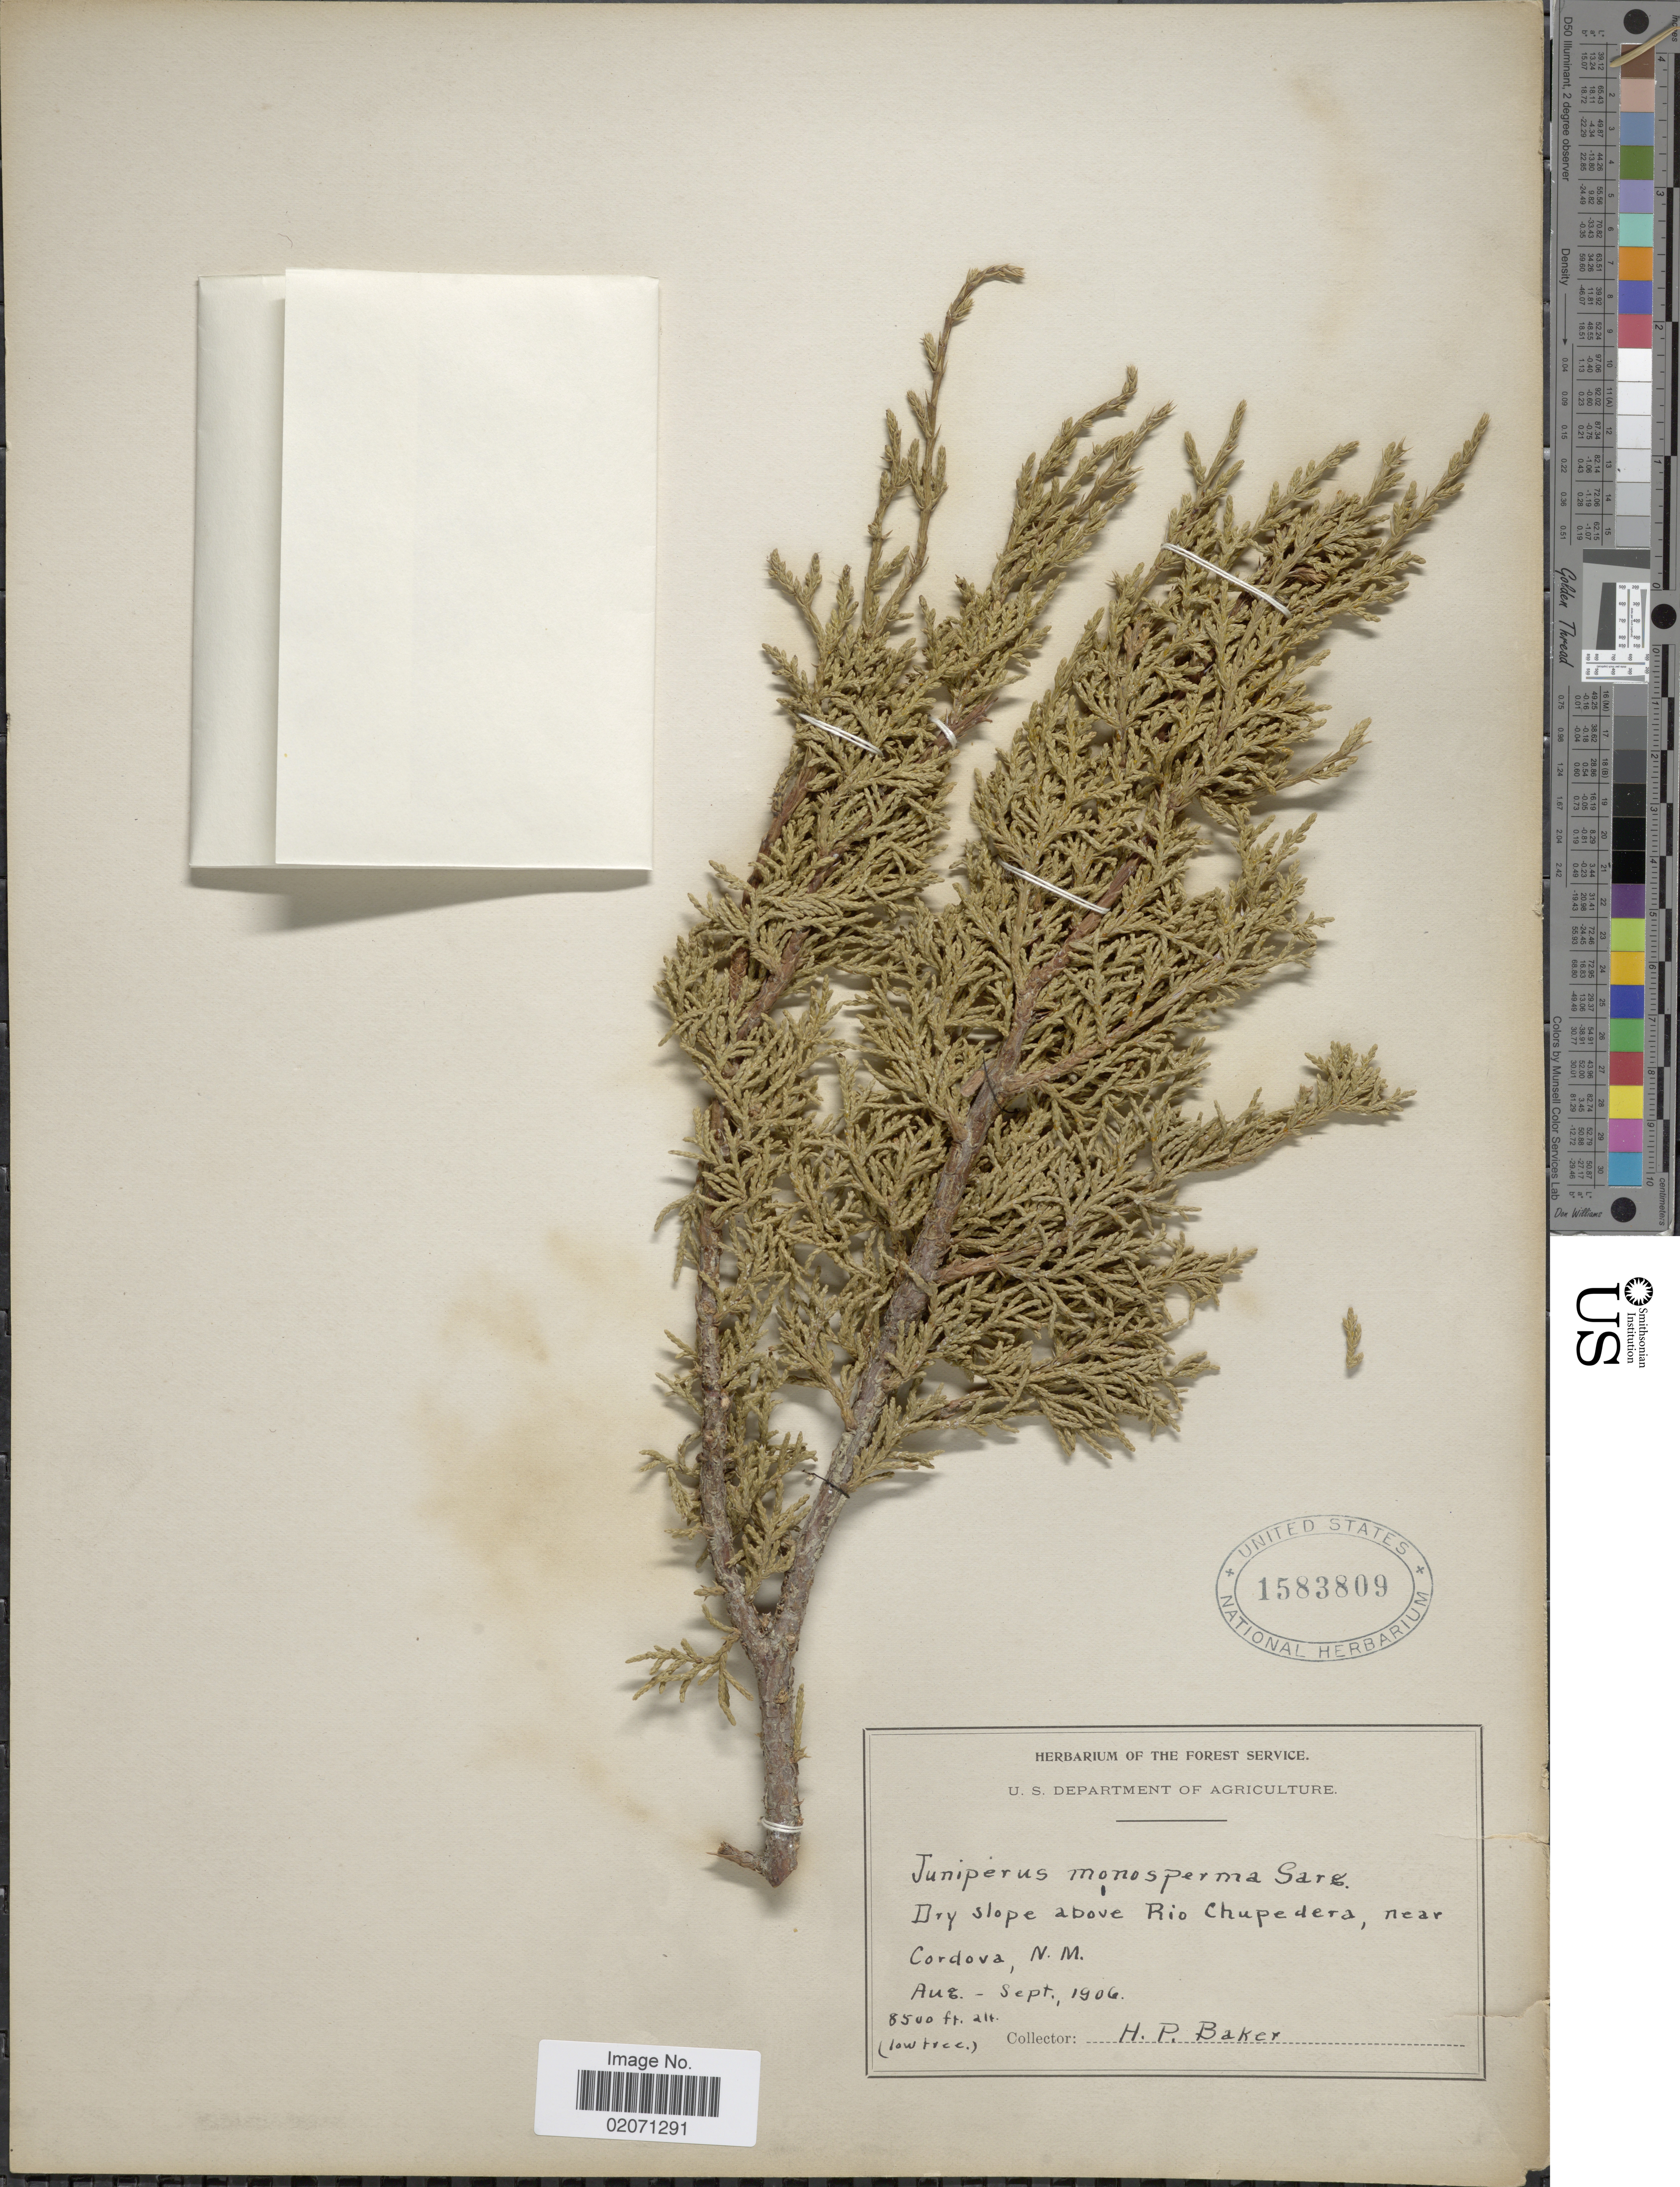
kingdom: Plantae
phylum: Tracheophyta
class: Pinopsida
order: Pinales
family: Cupressaceae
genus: Juniperus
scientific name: Juniperus monosperma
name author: (Engelm.) Sarg.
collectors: H. P. Baker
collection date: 1906-08/1906-09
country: United States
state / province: New Mexico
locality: Dry slope above Rio Chupedera, near Cordova, N.M.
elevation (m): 2591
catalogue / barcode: US 1583809